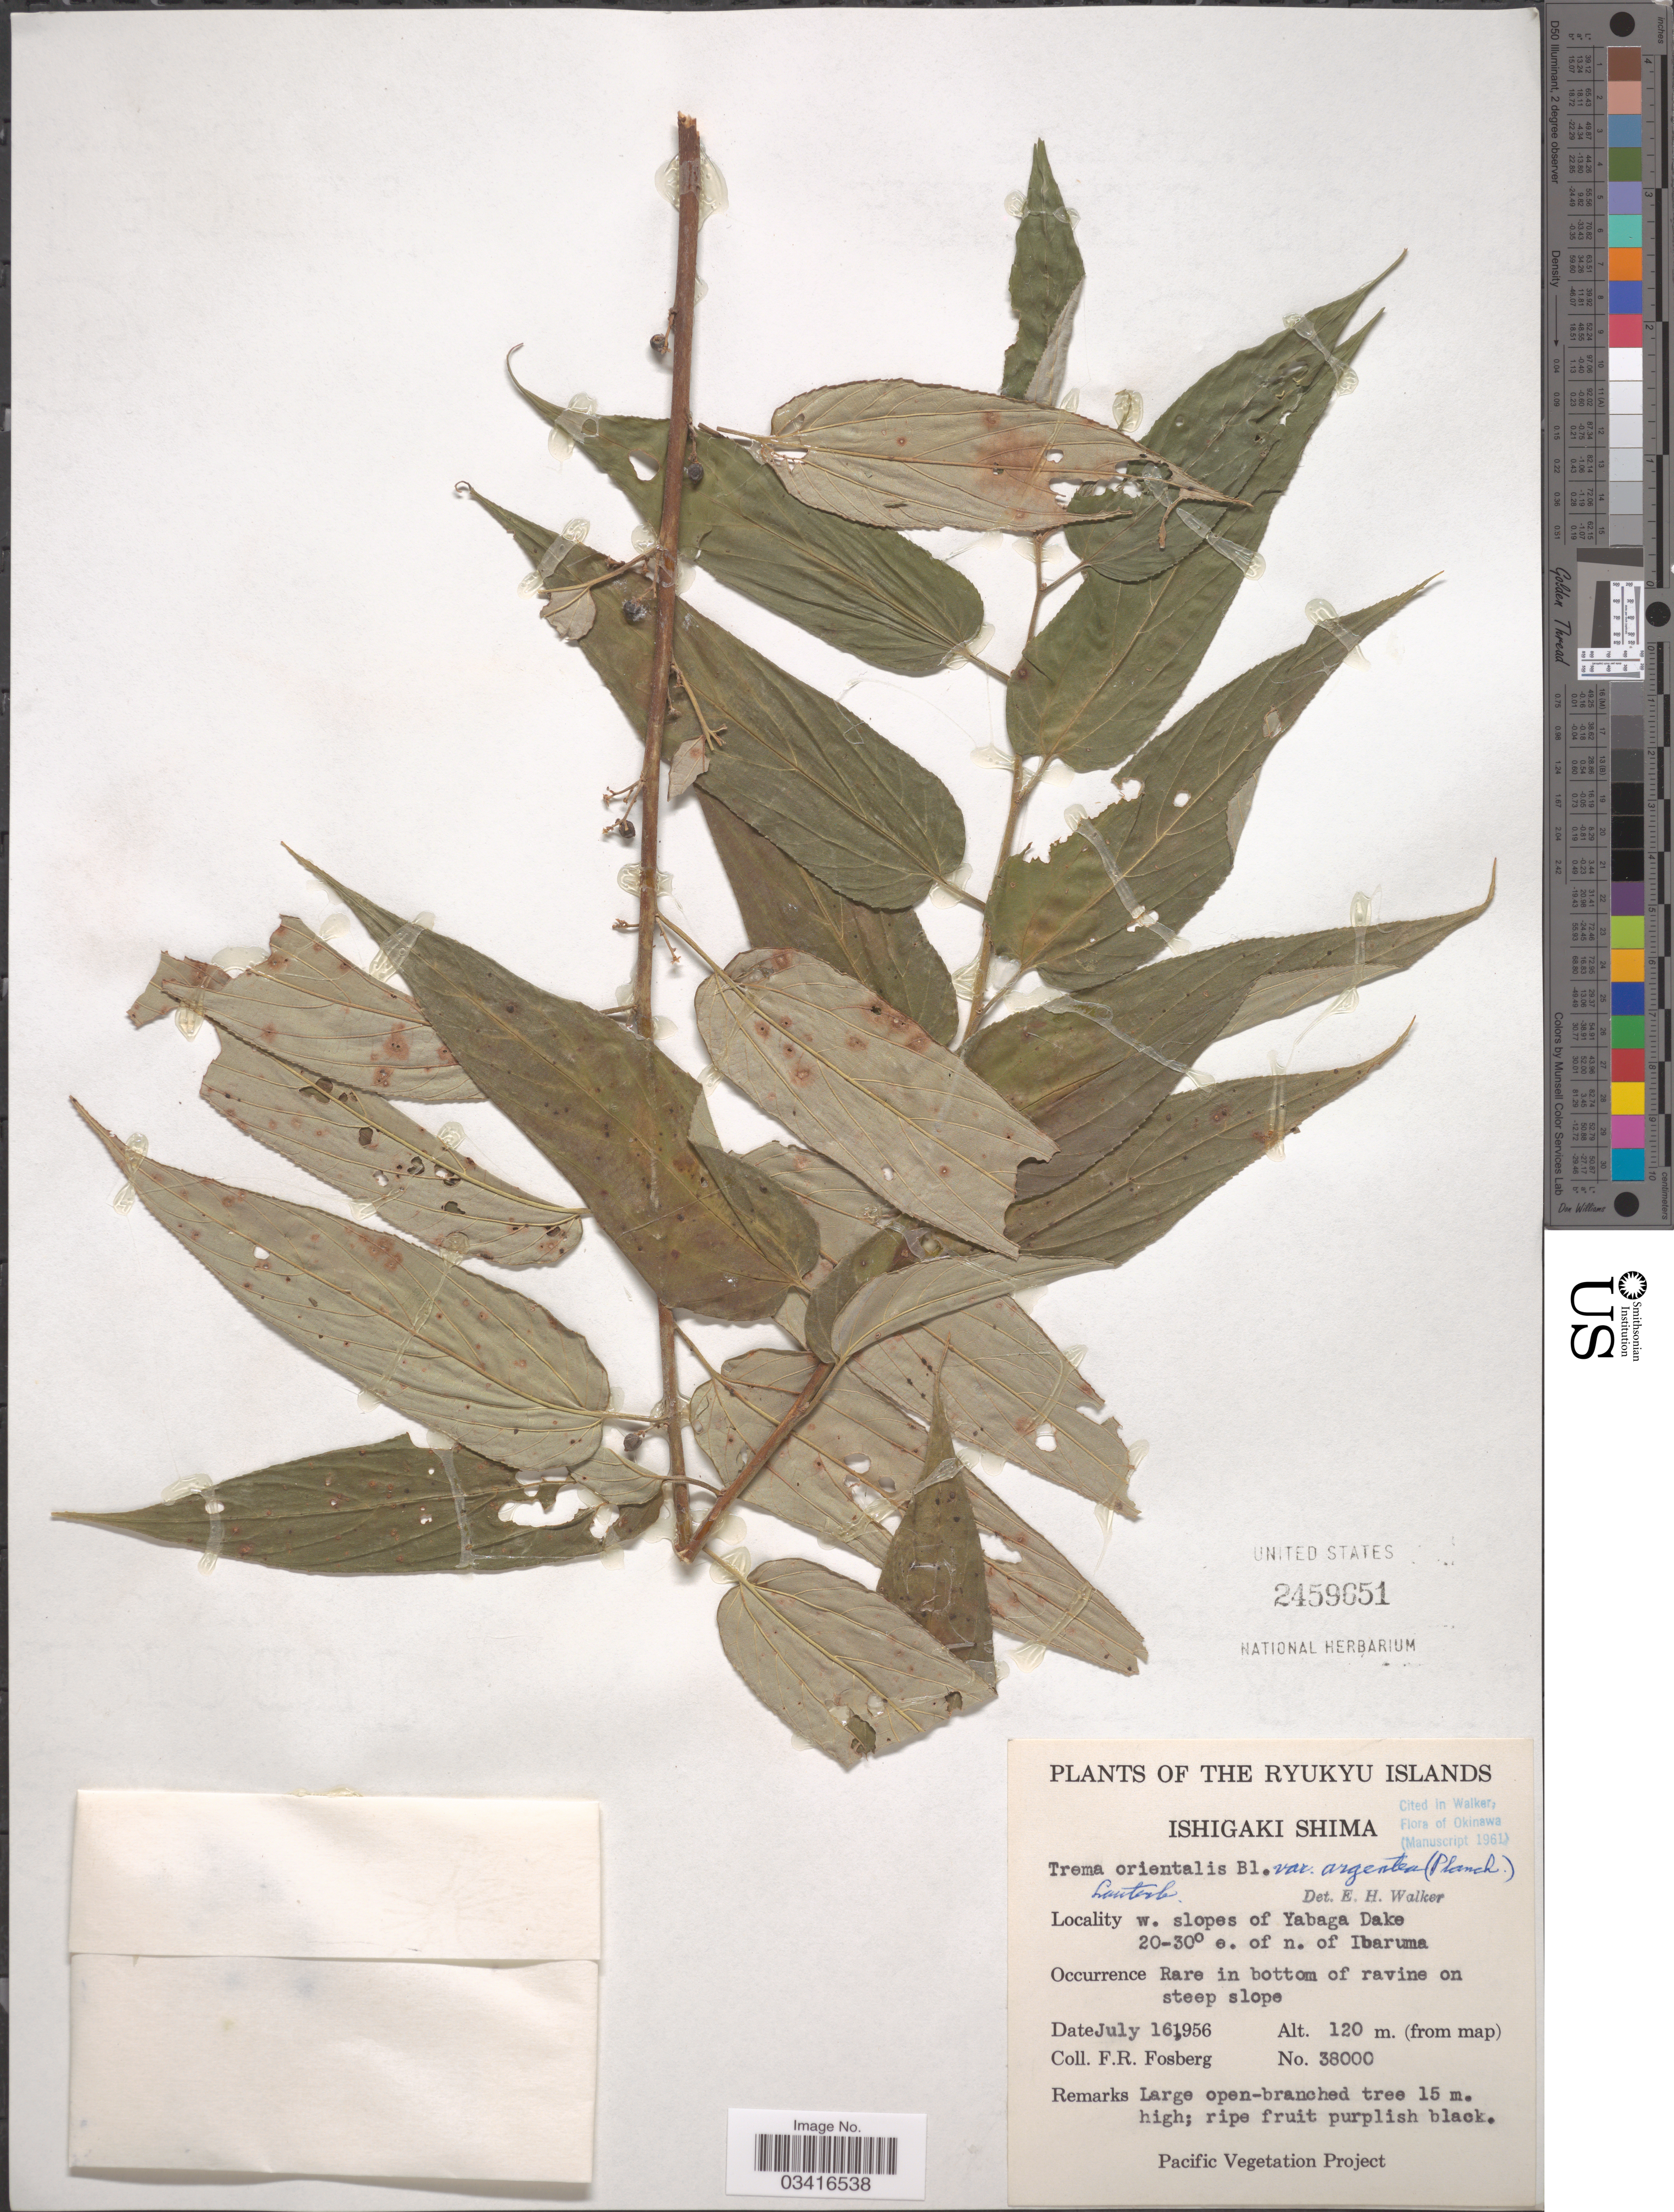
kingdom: Plantae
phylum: Tracheophyta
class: Magnoliopsida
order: Rosales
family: Cannabaceae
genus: Trema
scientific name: Trema orientale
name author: (L.) Blume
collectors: F. R. Fosberg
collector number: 38000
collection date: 1956-07-16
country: Japan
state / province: Okinawa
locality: Ryukyu Islands. Ishigaki Shima. w. slopes of Yabaga Dake. 20-30˚ e. of n. of Ibaruma.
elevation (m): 120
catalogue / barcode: US 2459651